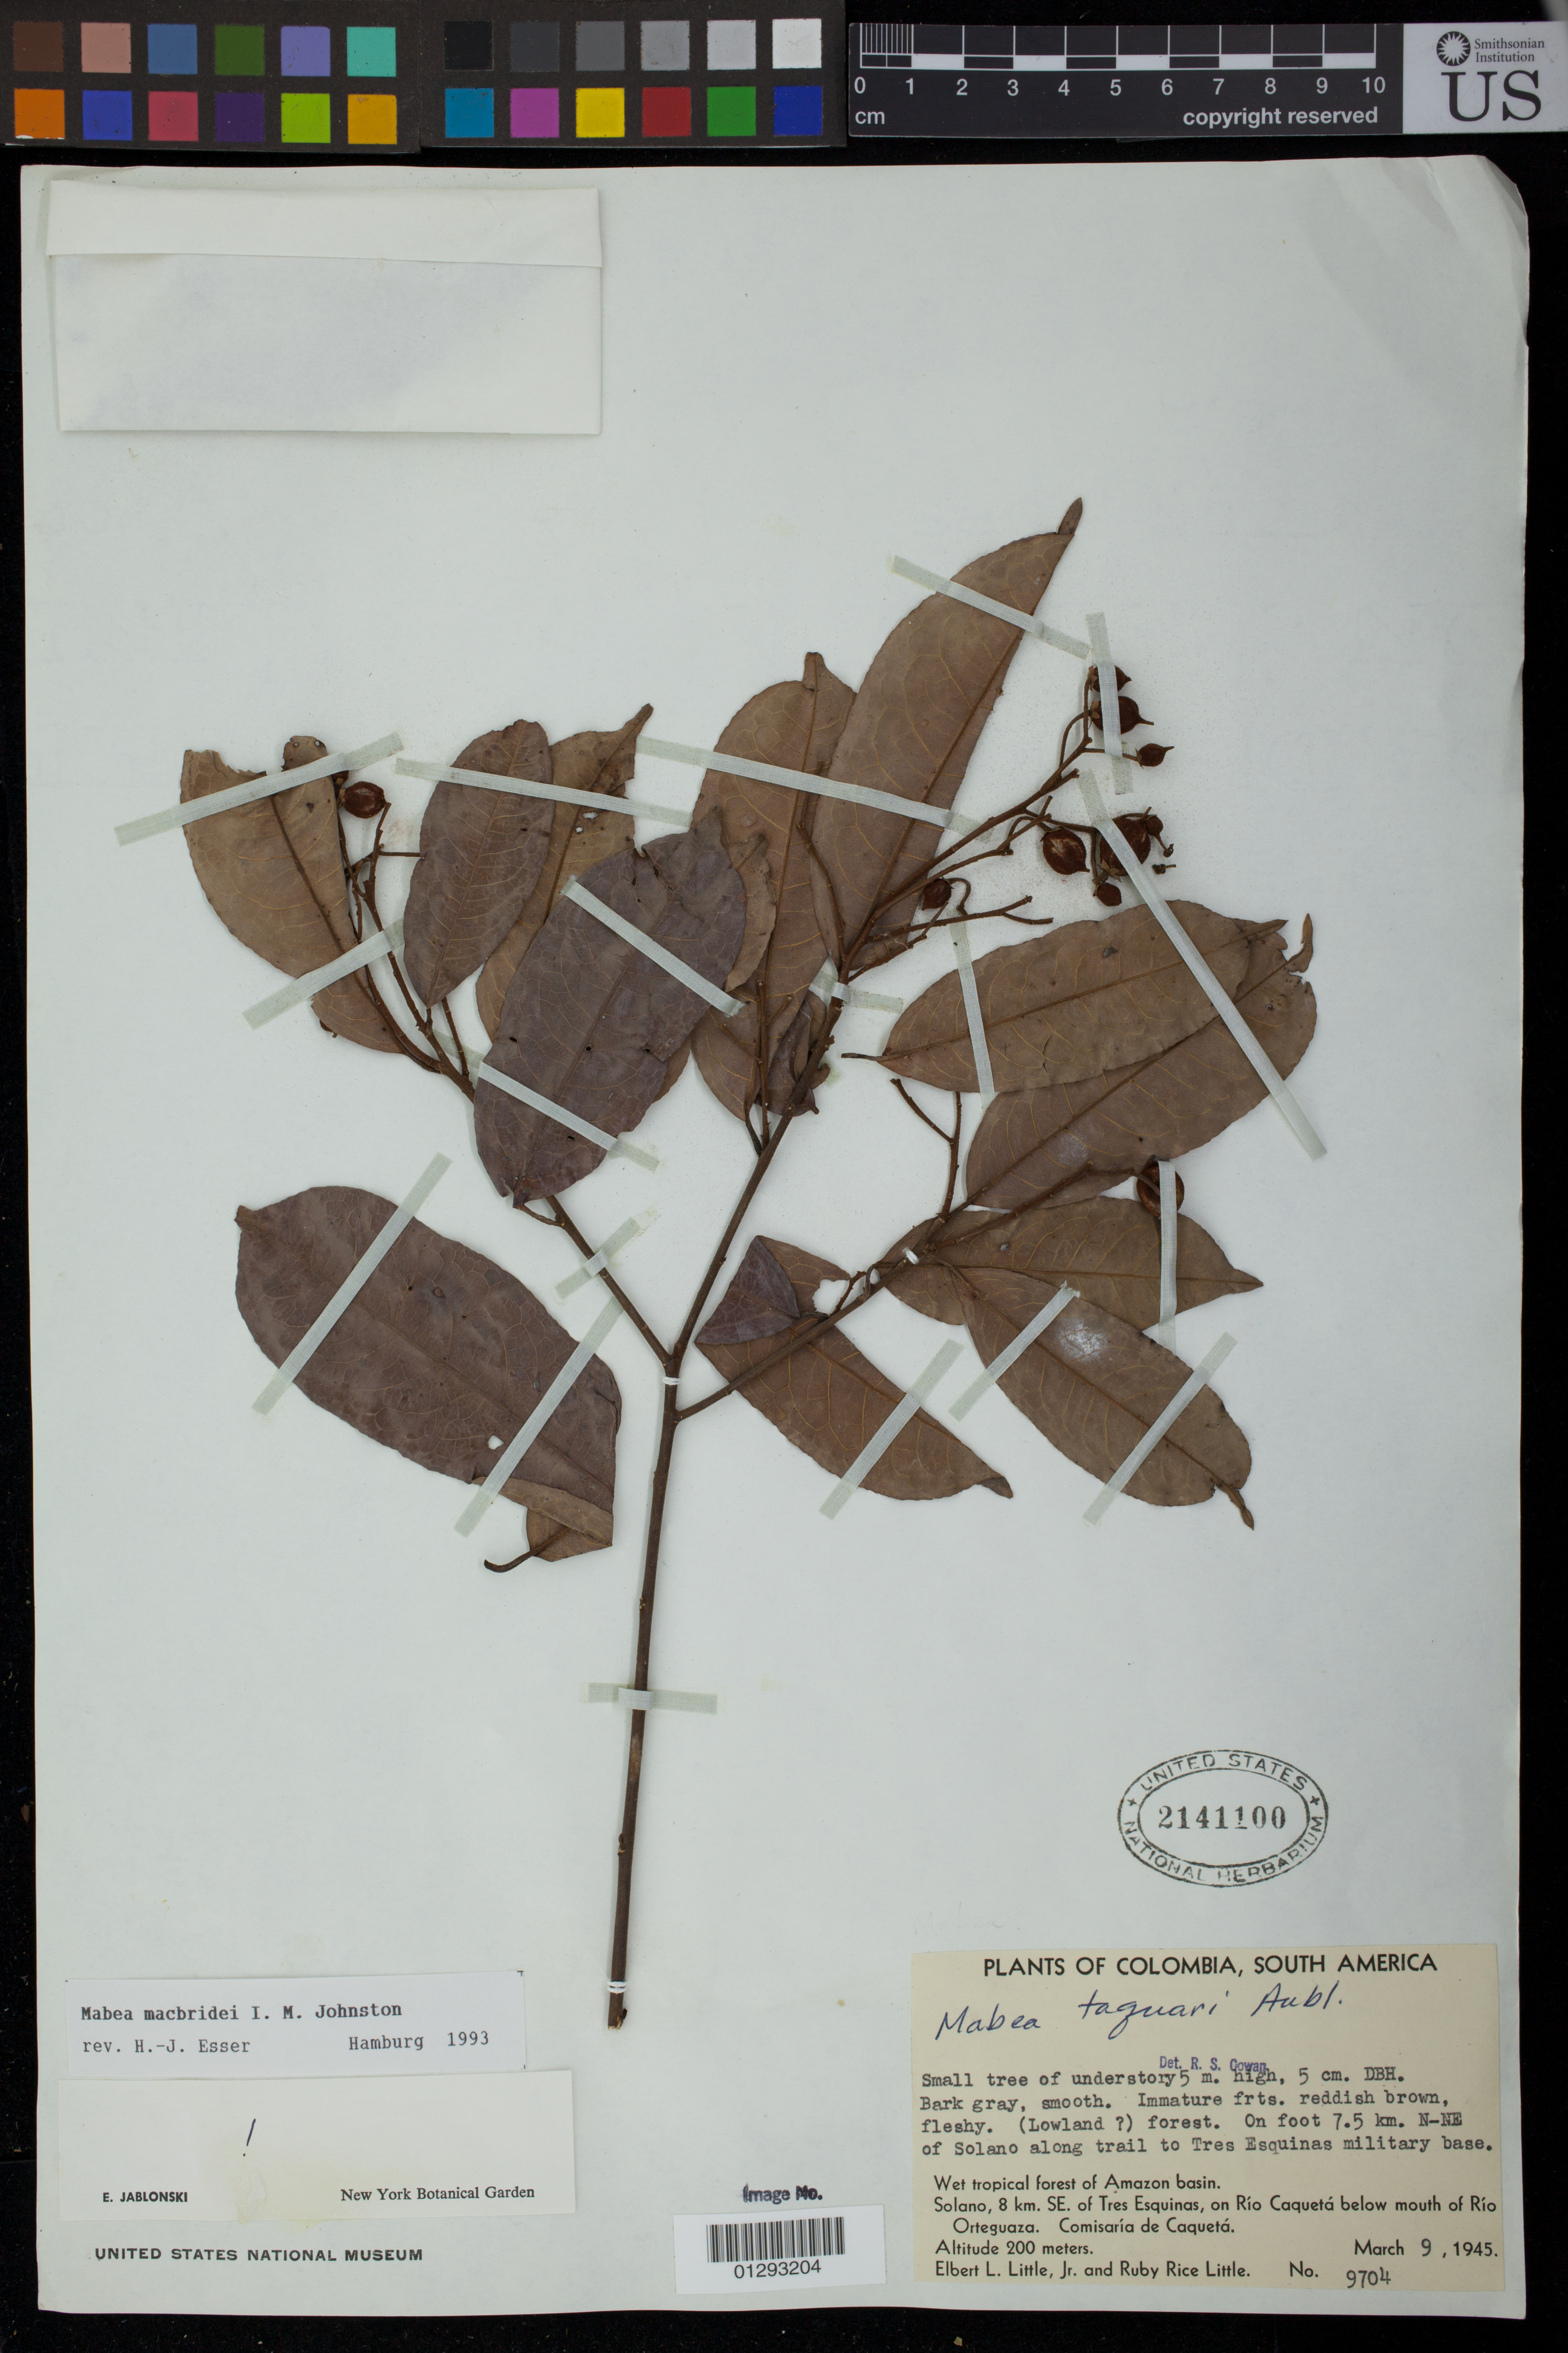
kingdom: Plantae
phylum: Tracheophyta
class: Magnoliopsida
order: Malpighiales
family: Euphorbiaceae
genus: Mabea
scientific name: Mabea macbridei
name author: I.M. Johnst.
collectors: E. L. Little & R. R. Little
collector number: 9704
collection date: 1945-03-09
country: Colombia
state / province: Caqueta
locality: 7.5 km. N-NE of Solano along trail to Tres Esquinas military base. Solano, 8 km. SE. of Tres Esquinas, on Rio Caqueta below mouth of Rio Orteguaza.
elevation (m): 200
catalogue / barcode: US 2141100